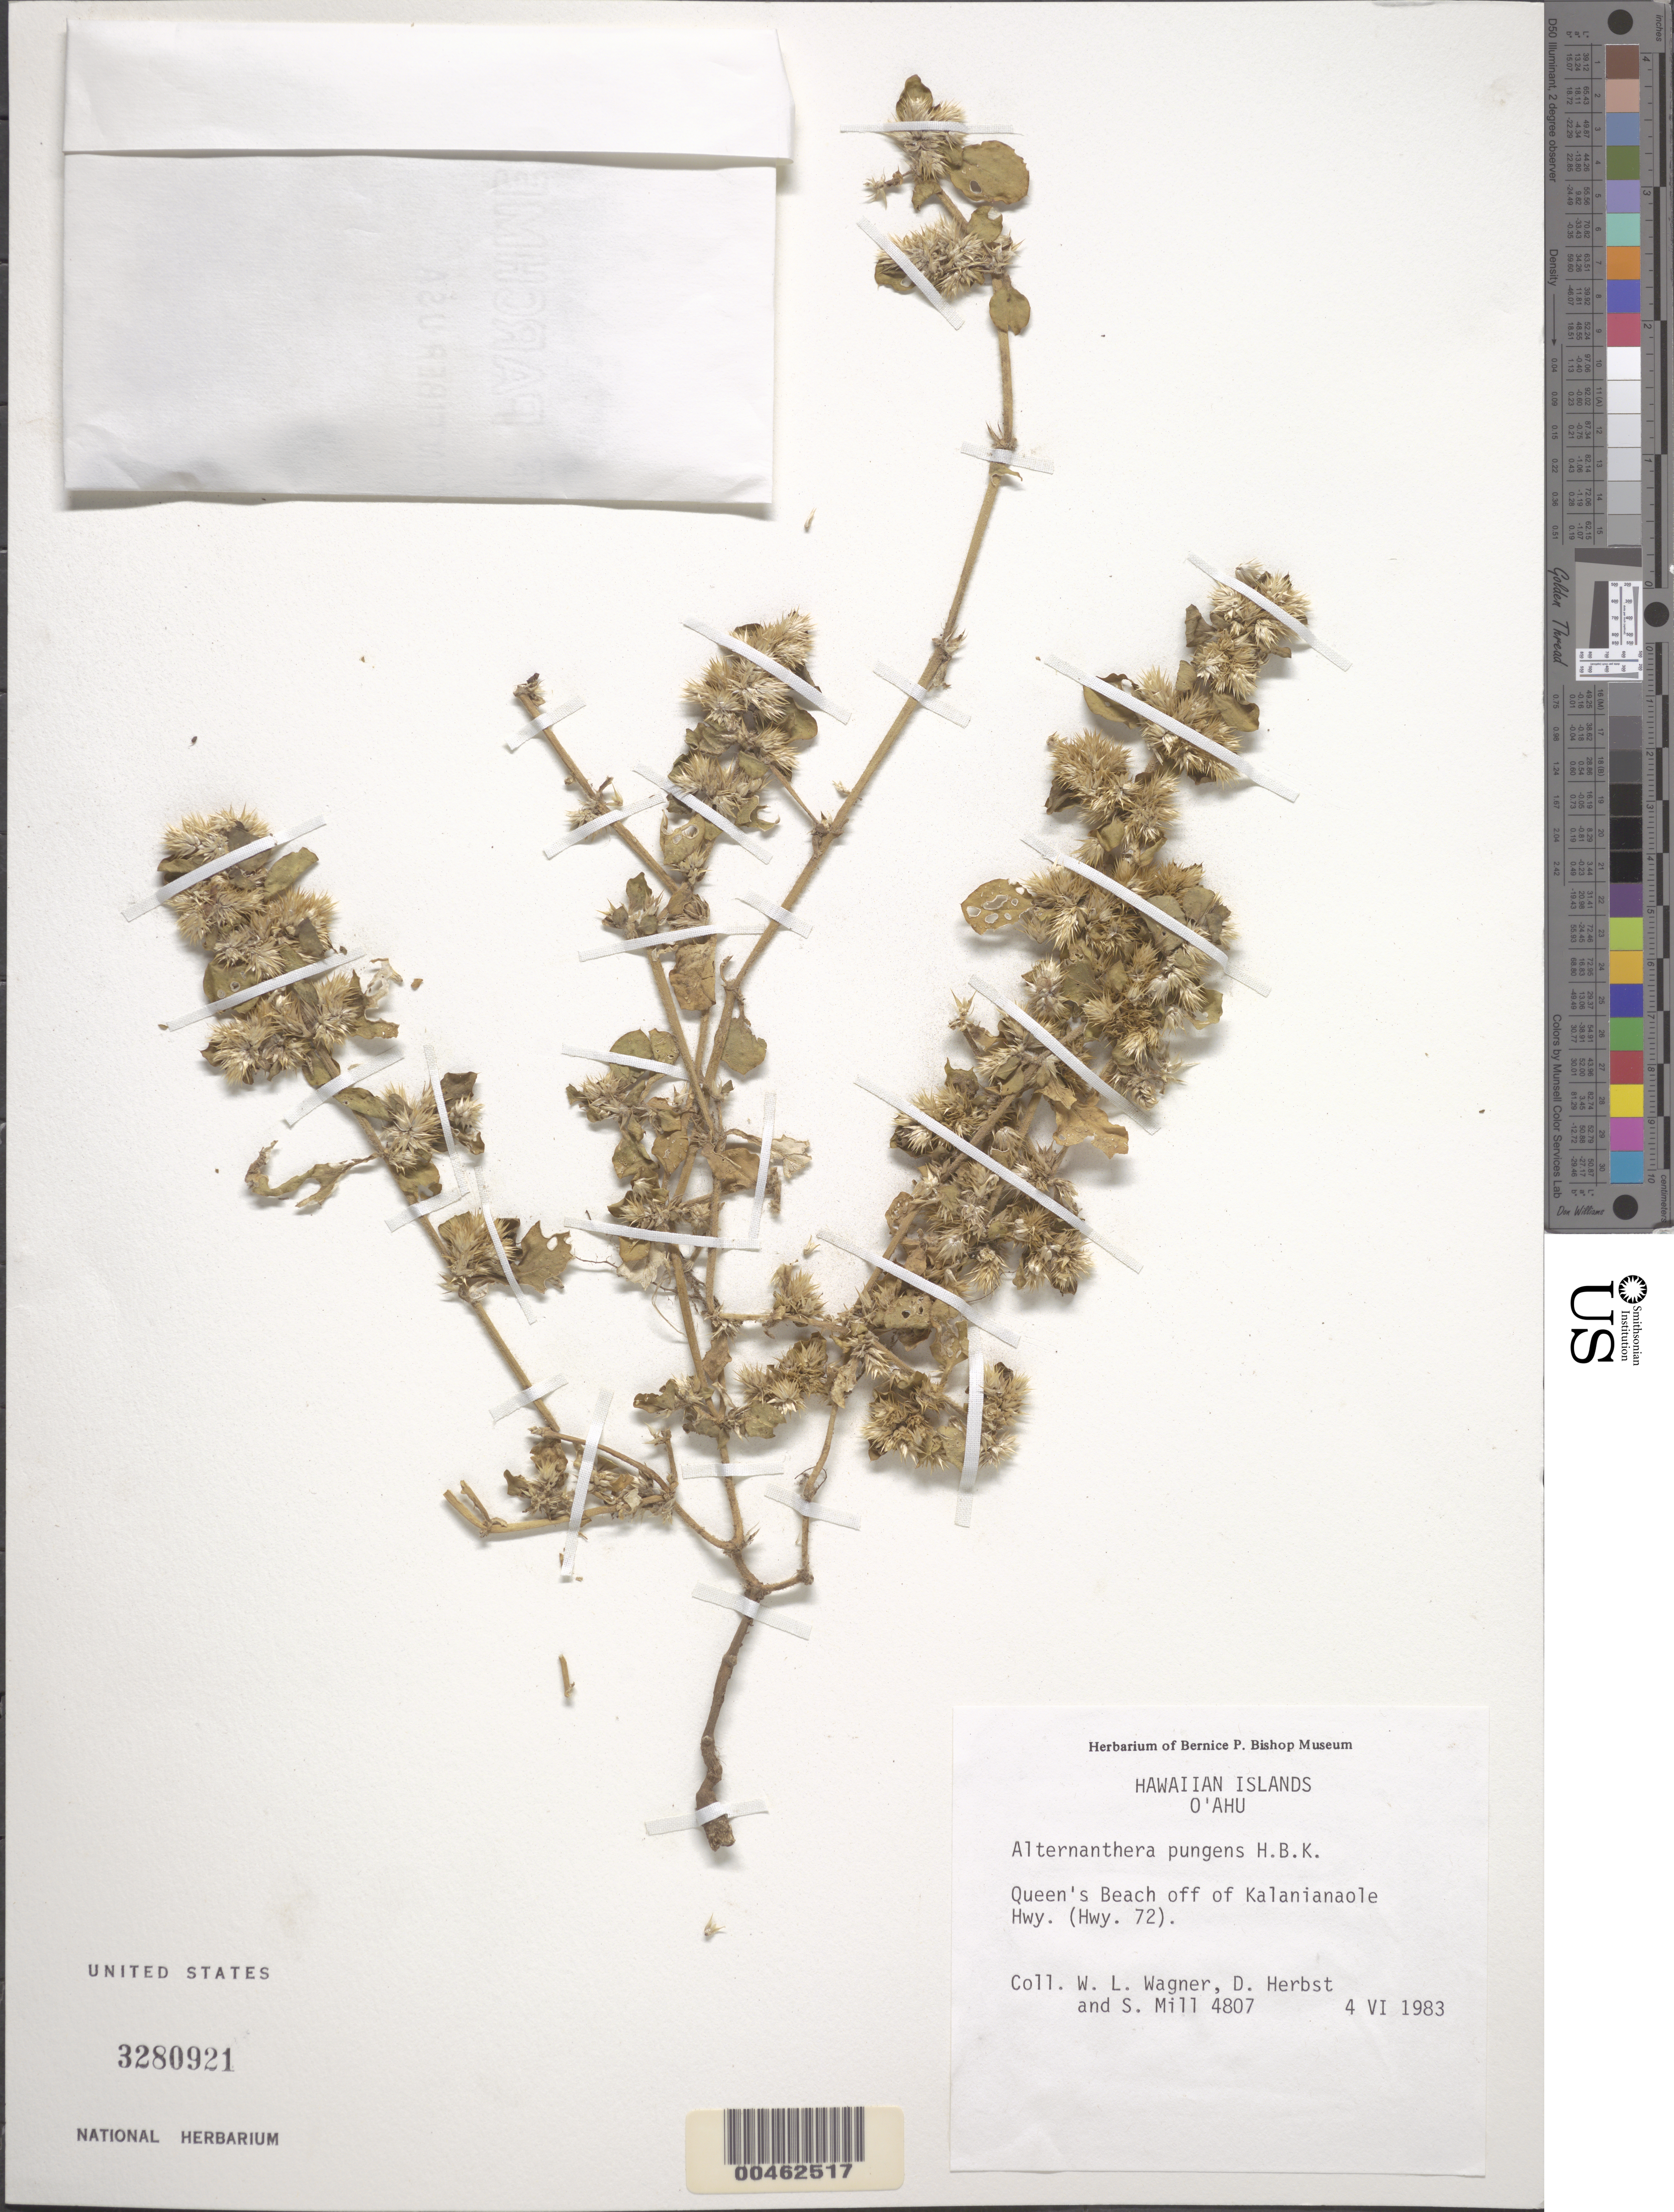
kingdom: Plantae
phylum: Tracheophyta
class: Magnoliopsida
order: Caryophyllales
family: Amaranthaceae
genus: Alternanthera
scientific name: Alternanthera pungens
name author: Kunth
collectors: W. L. Wagner, D. R. Herbst & S. W. Miller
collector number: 4807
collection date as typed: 4 Jun 1983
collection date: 1983-06-04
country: United States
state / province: Hawaii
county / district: Honolulu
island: Oahu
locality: Queen's Beach off of Kalanianaole Hwy. (Hwy. 72)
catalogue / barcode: US 3280921